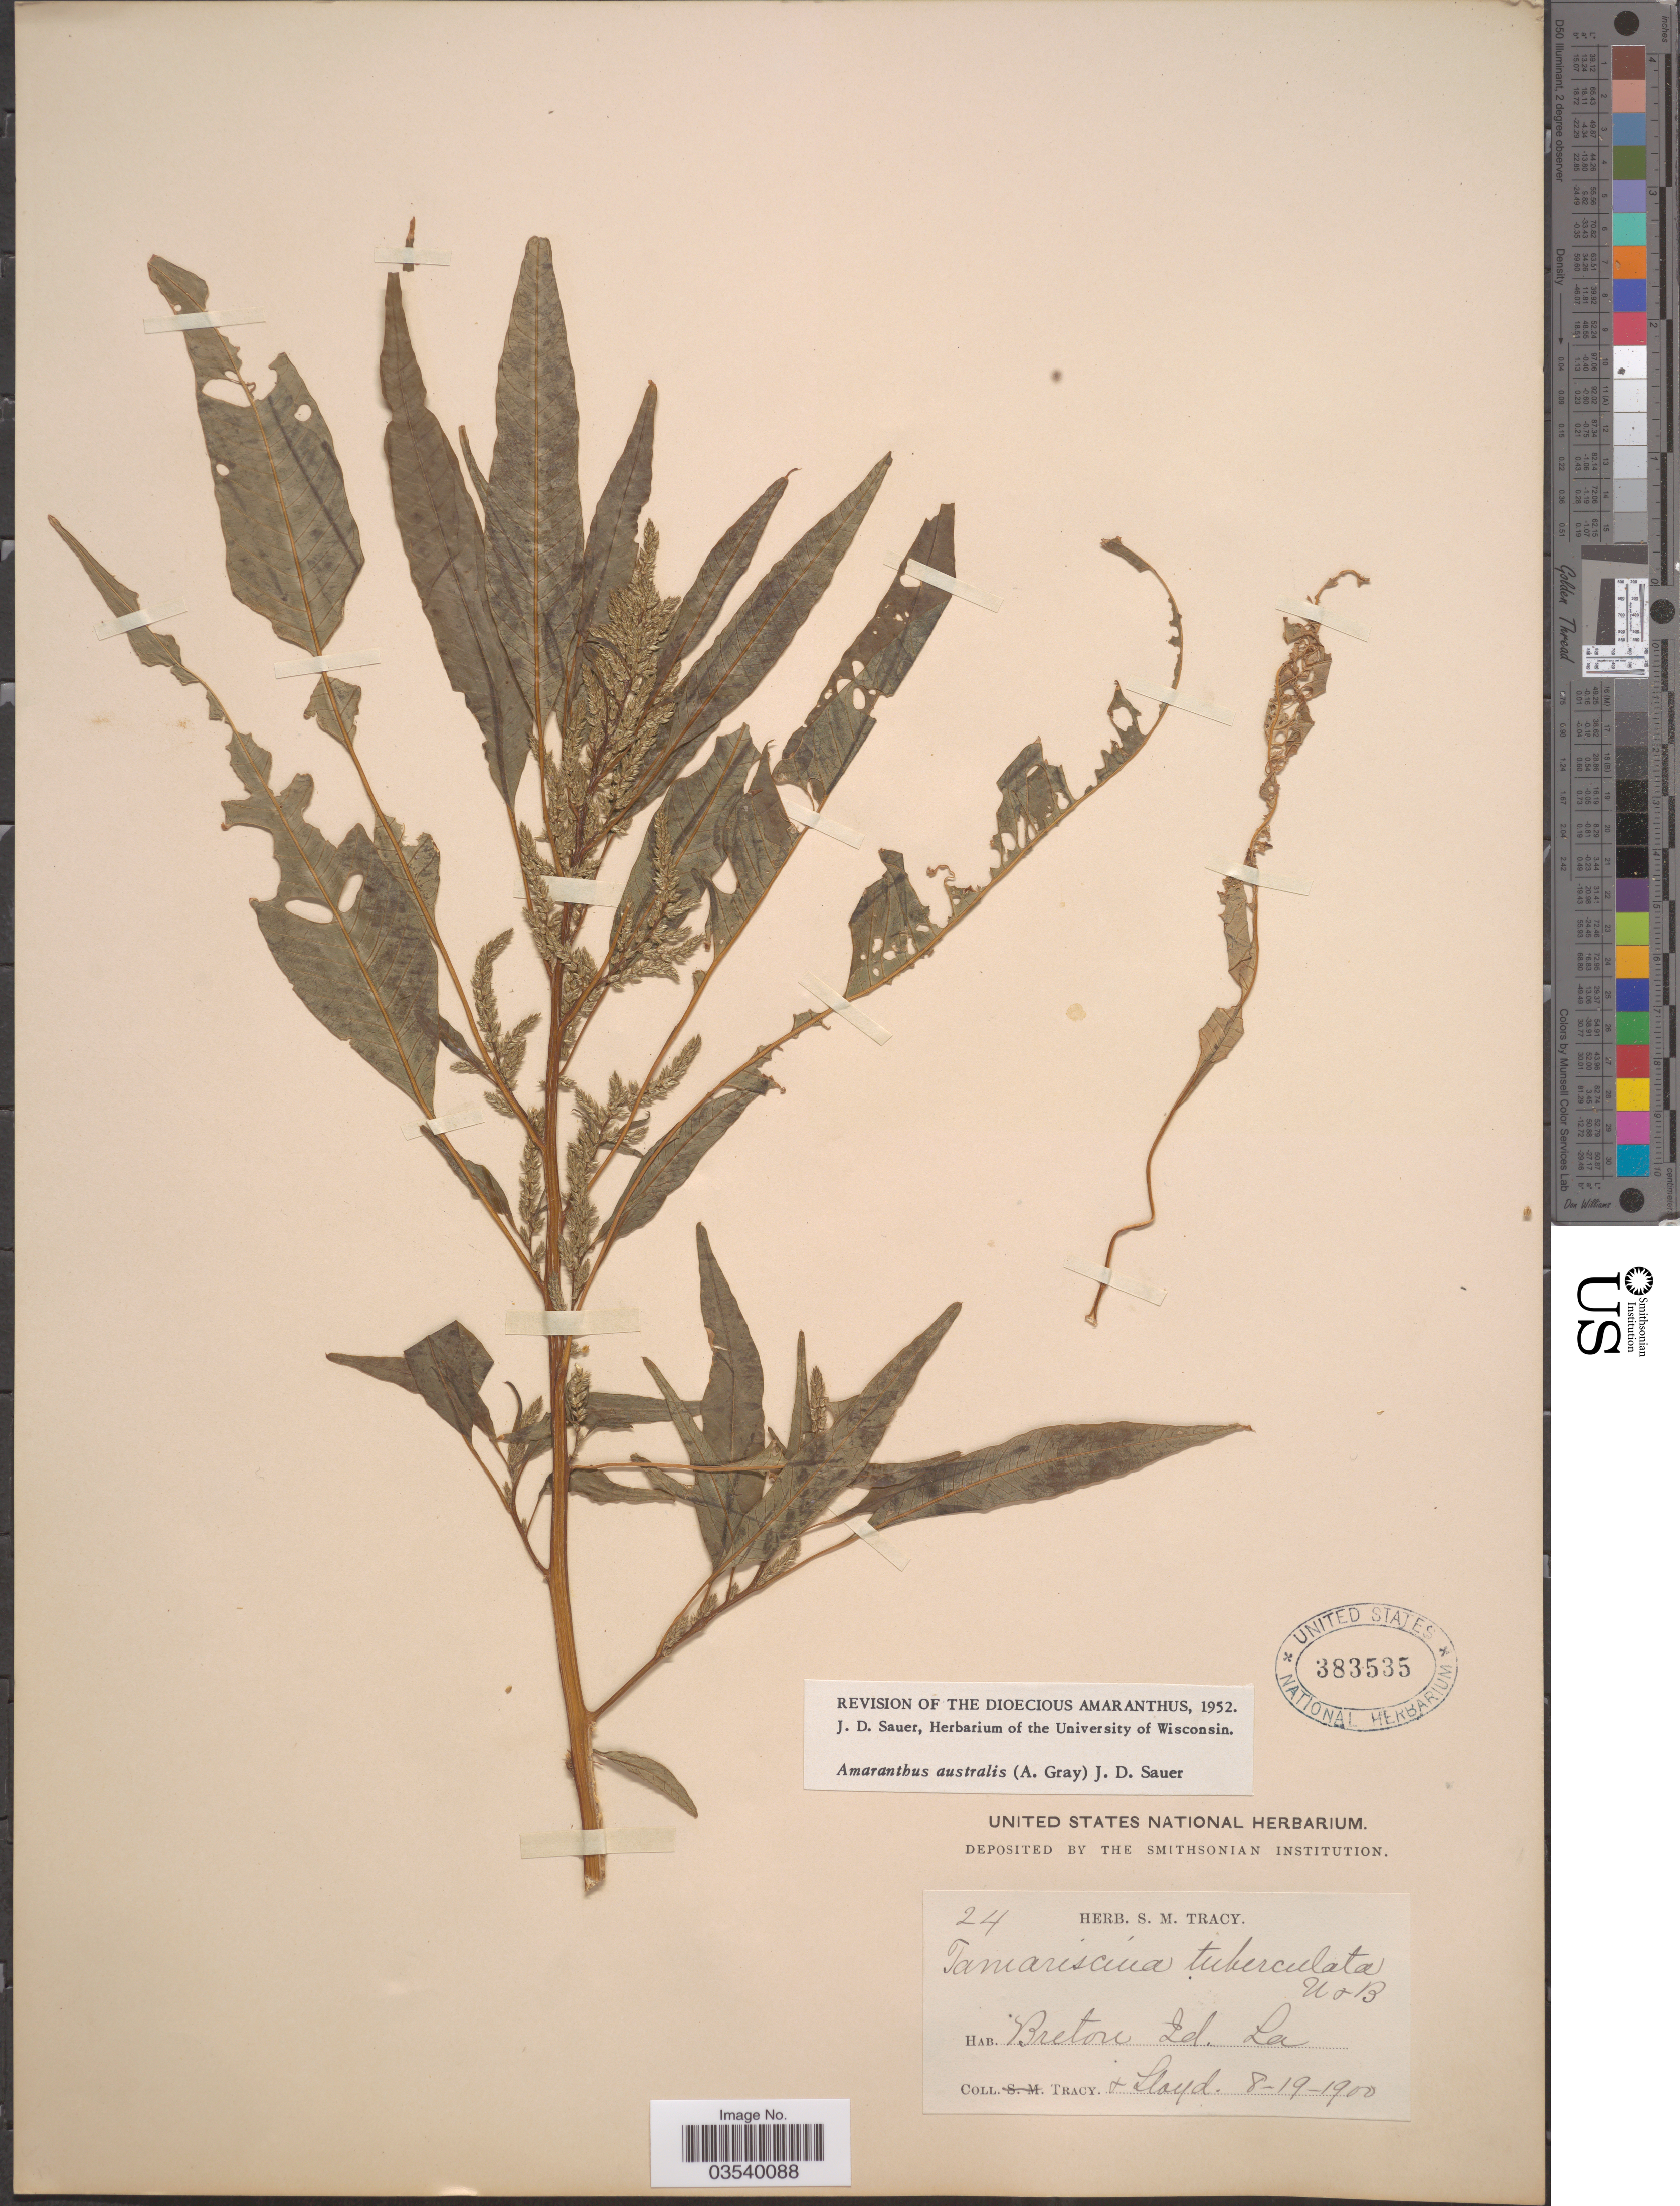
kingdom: Plantae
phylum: Tracheophyta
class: Magnoliopsida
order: Caryophyllales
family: Amaranthaceae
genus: Amaranthus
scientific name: Amaranthus australis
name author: (A. Gray) J.D. Sauer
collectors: S. M. Tracy & -- Lloyd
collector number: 24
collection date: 1900-08-19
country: United States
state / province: Louisiana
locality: Breton Id.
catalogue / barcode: US 383535